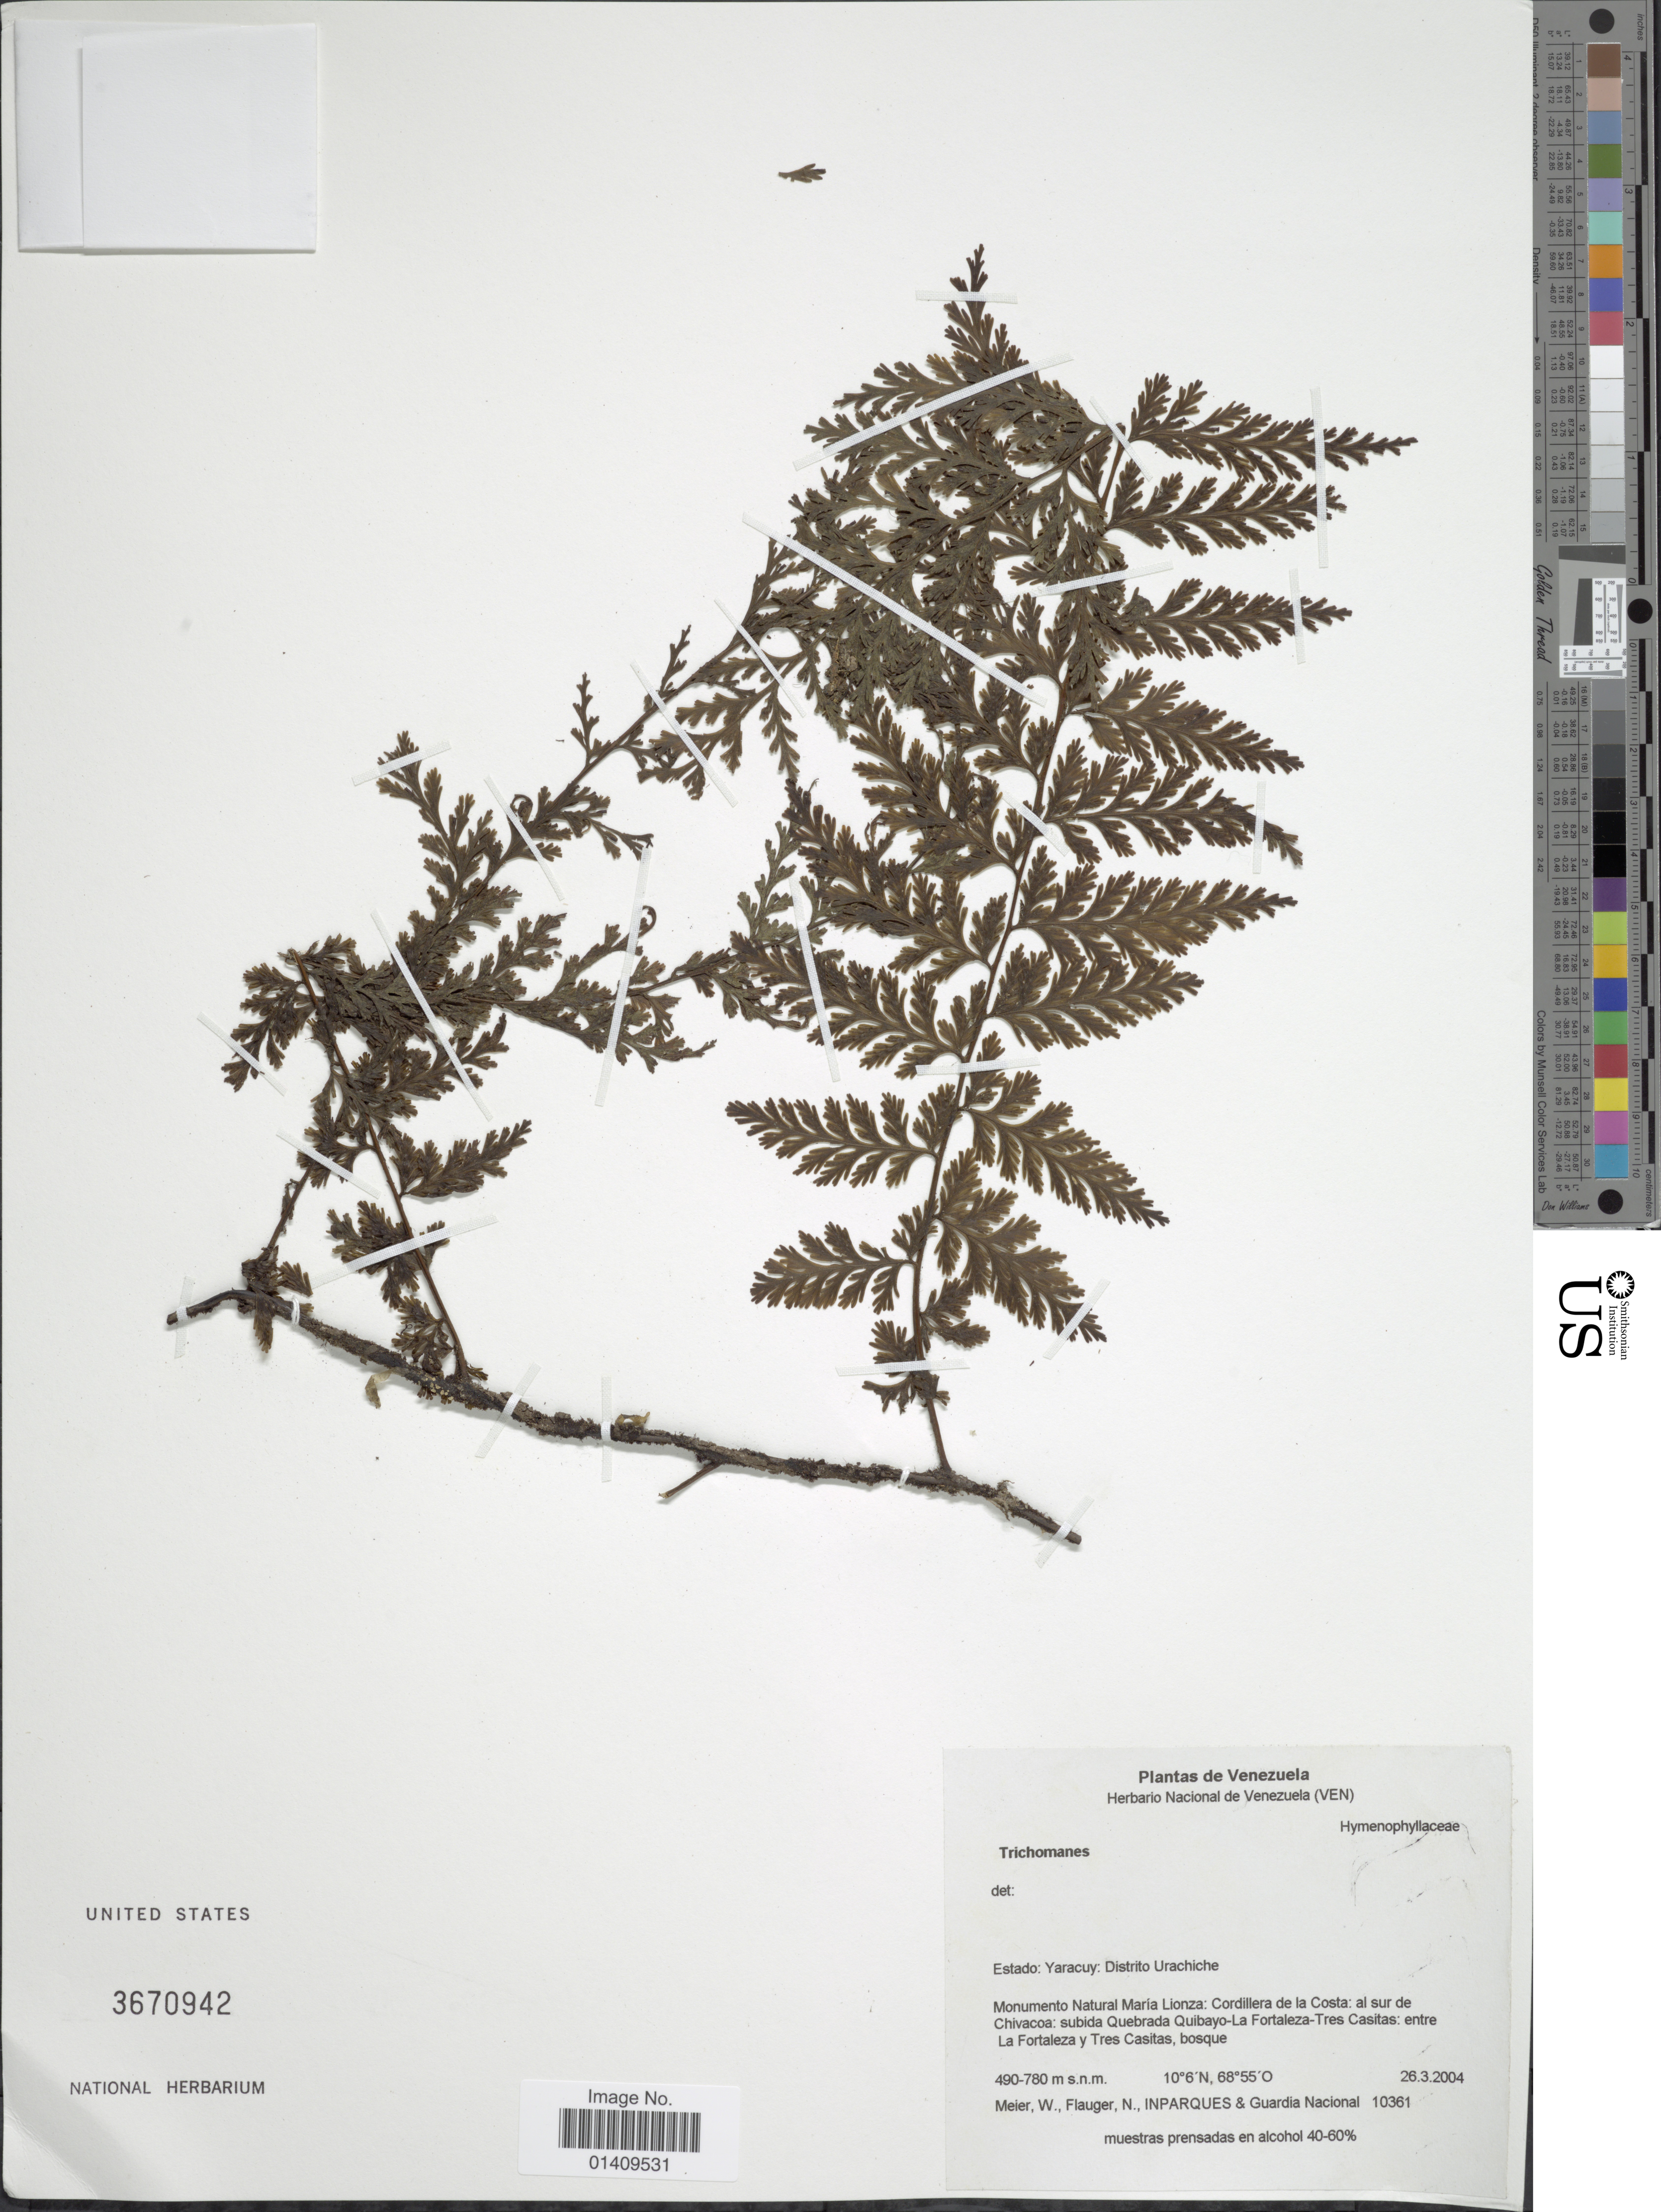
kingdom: Plantae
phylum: Tracheophyta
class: Polypodiopsida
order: Hymenophyllales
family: Hymenophyllaceae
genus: Trichomanes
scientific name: Trichomanes sp.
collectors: W. Meier & N. Flauger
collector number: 10361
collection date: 2004-03-26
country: Venezuela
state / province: Yaracuy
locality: Estado: Yaracuy: Distrito Urachiche monumento Natural Maria Lionza cordillera de la Costa: al sur de Chivacoa subida Quebrada Quibayo La Fortaleza Tres Casitas entre La Fortaleza y Tres Casitas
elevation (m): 490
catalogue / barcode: US 3670942